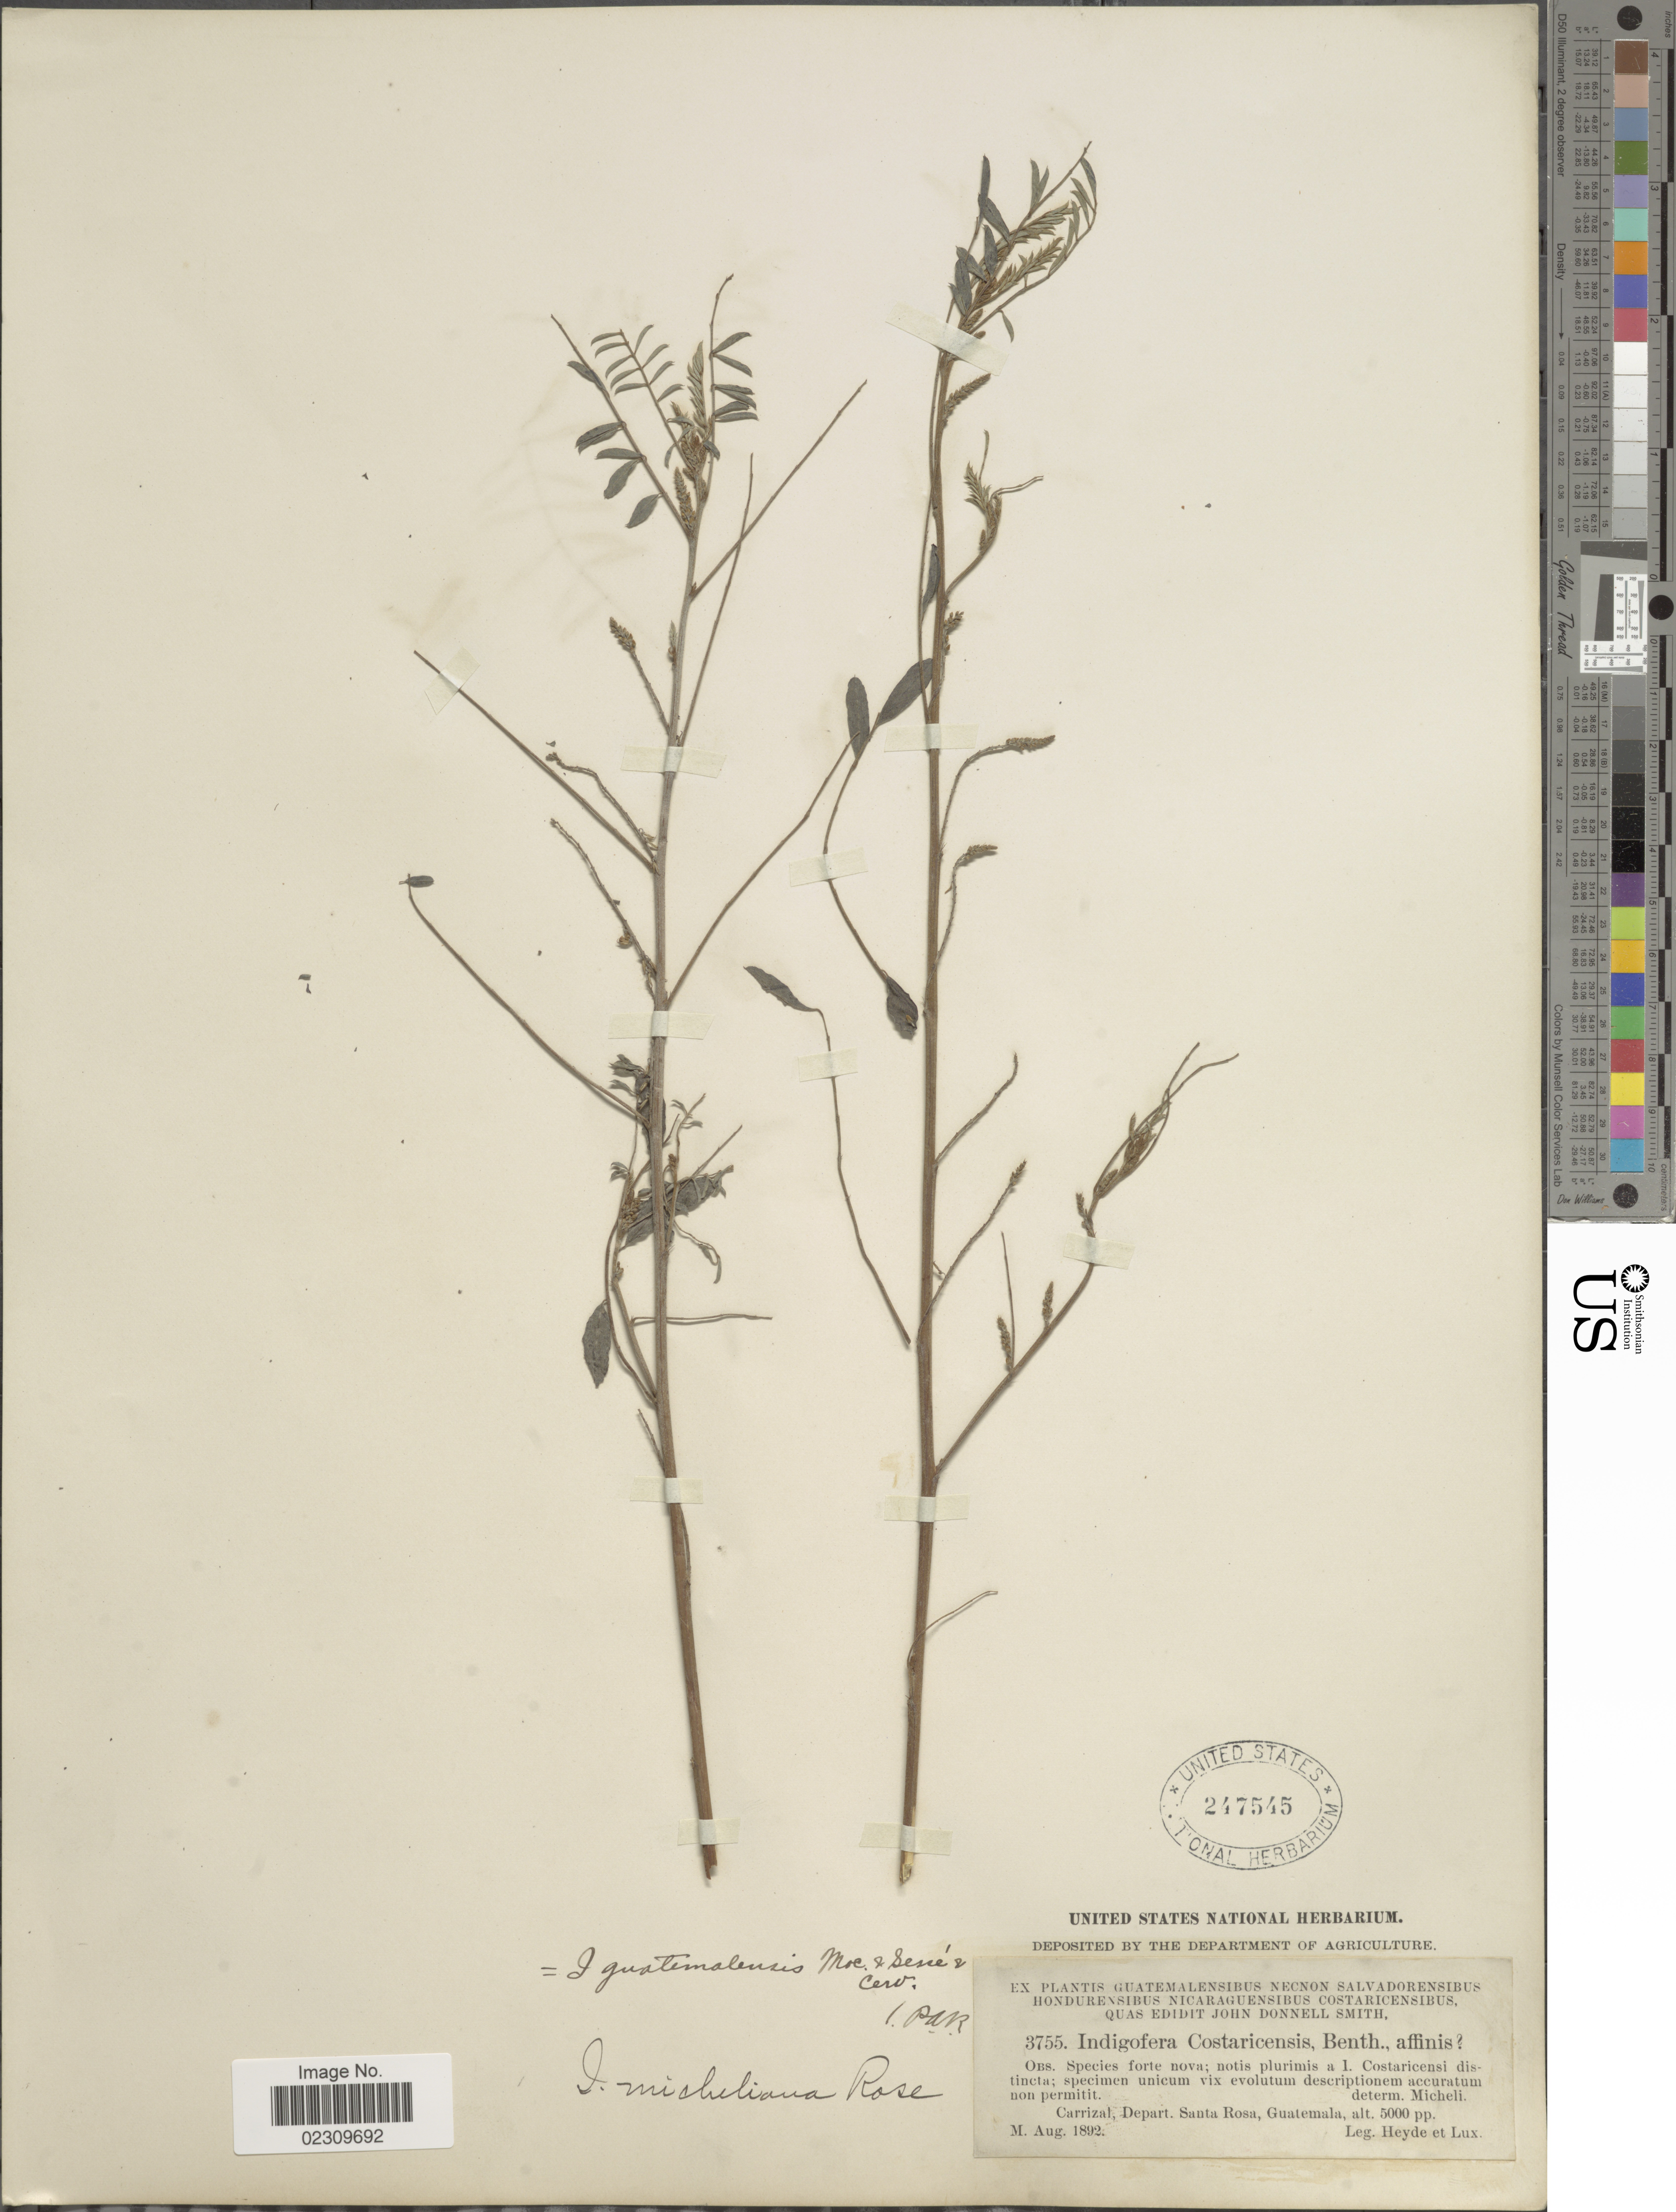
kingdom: Plantae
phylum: Tracheophyta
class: Magnoliopsida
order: Fabales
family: Fabaceae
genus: Indigofera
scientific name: Indigofera guatemalensis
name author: Moc. et al. ex Backer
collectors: Heyde & Lux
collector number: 3755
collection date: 1892-08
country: Guatemala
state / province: Santa Rosa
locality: Carrizal, Depart. Santa Rosa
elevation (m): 1524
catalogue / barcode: US 247545